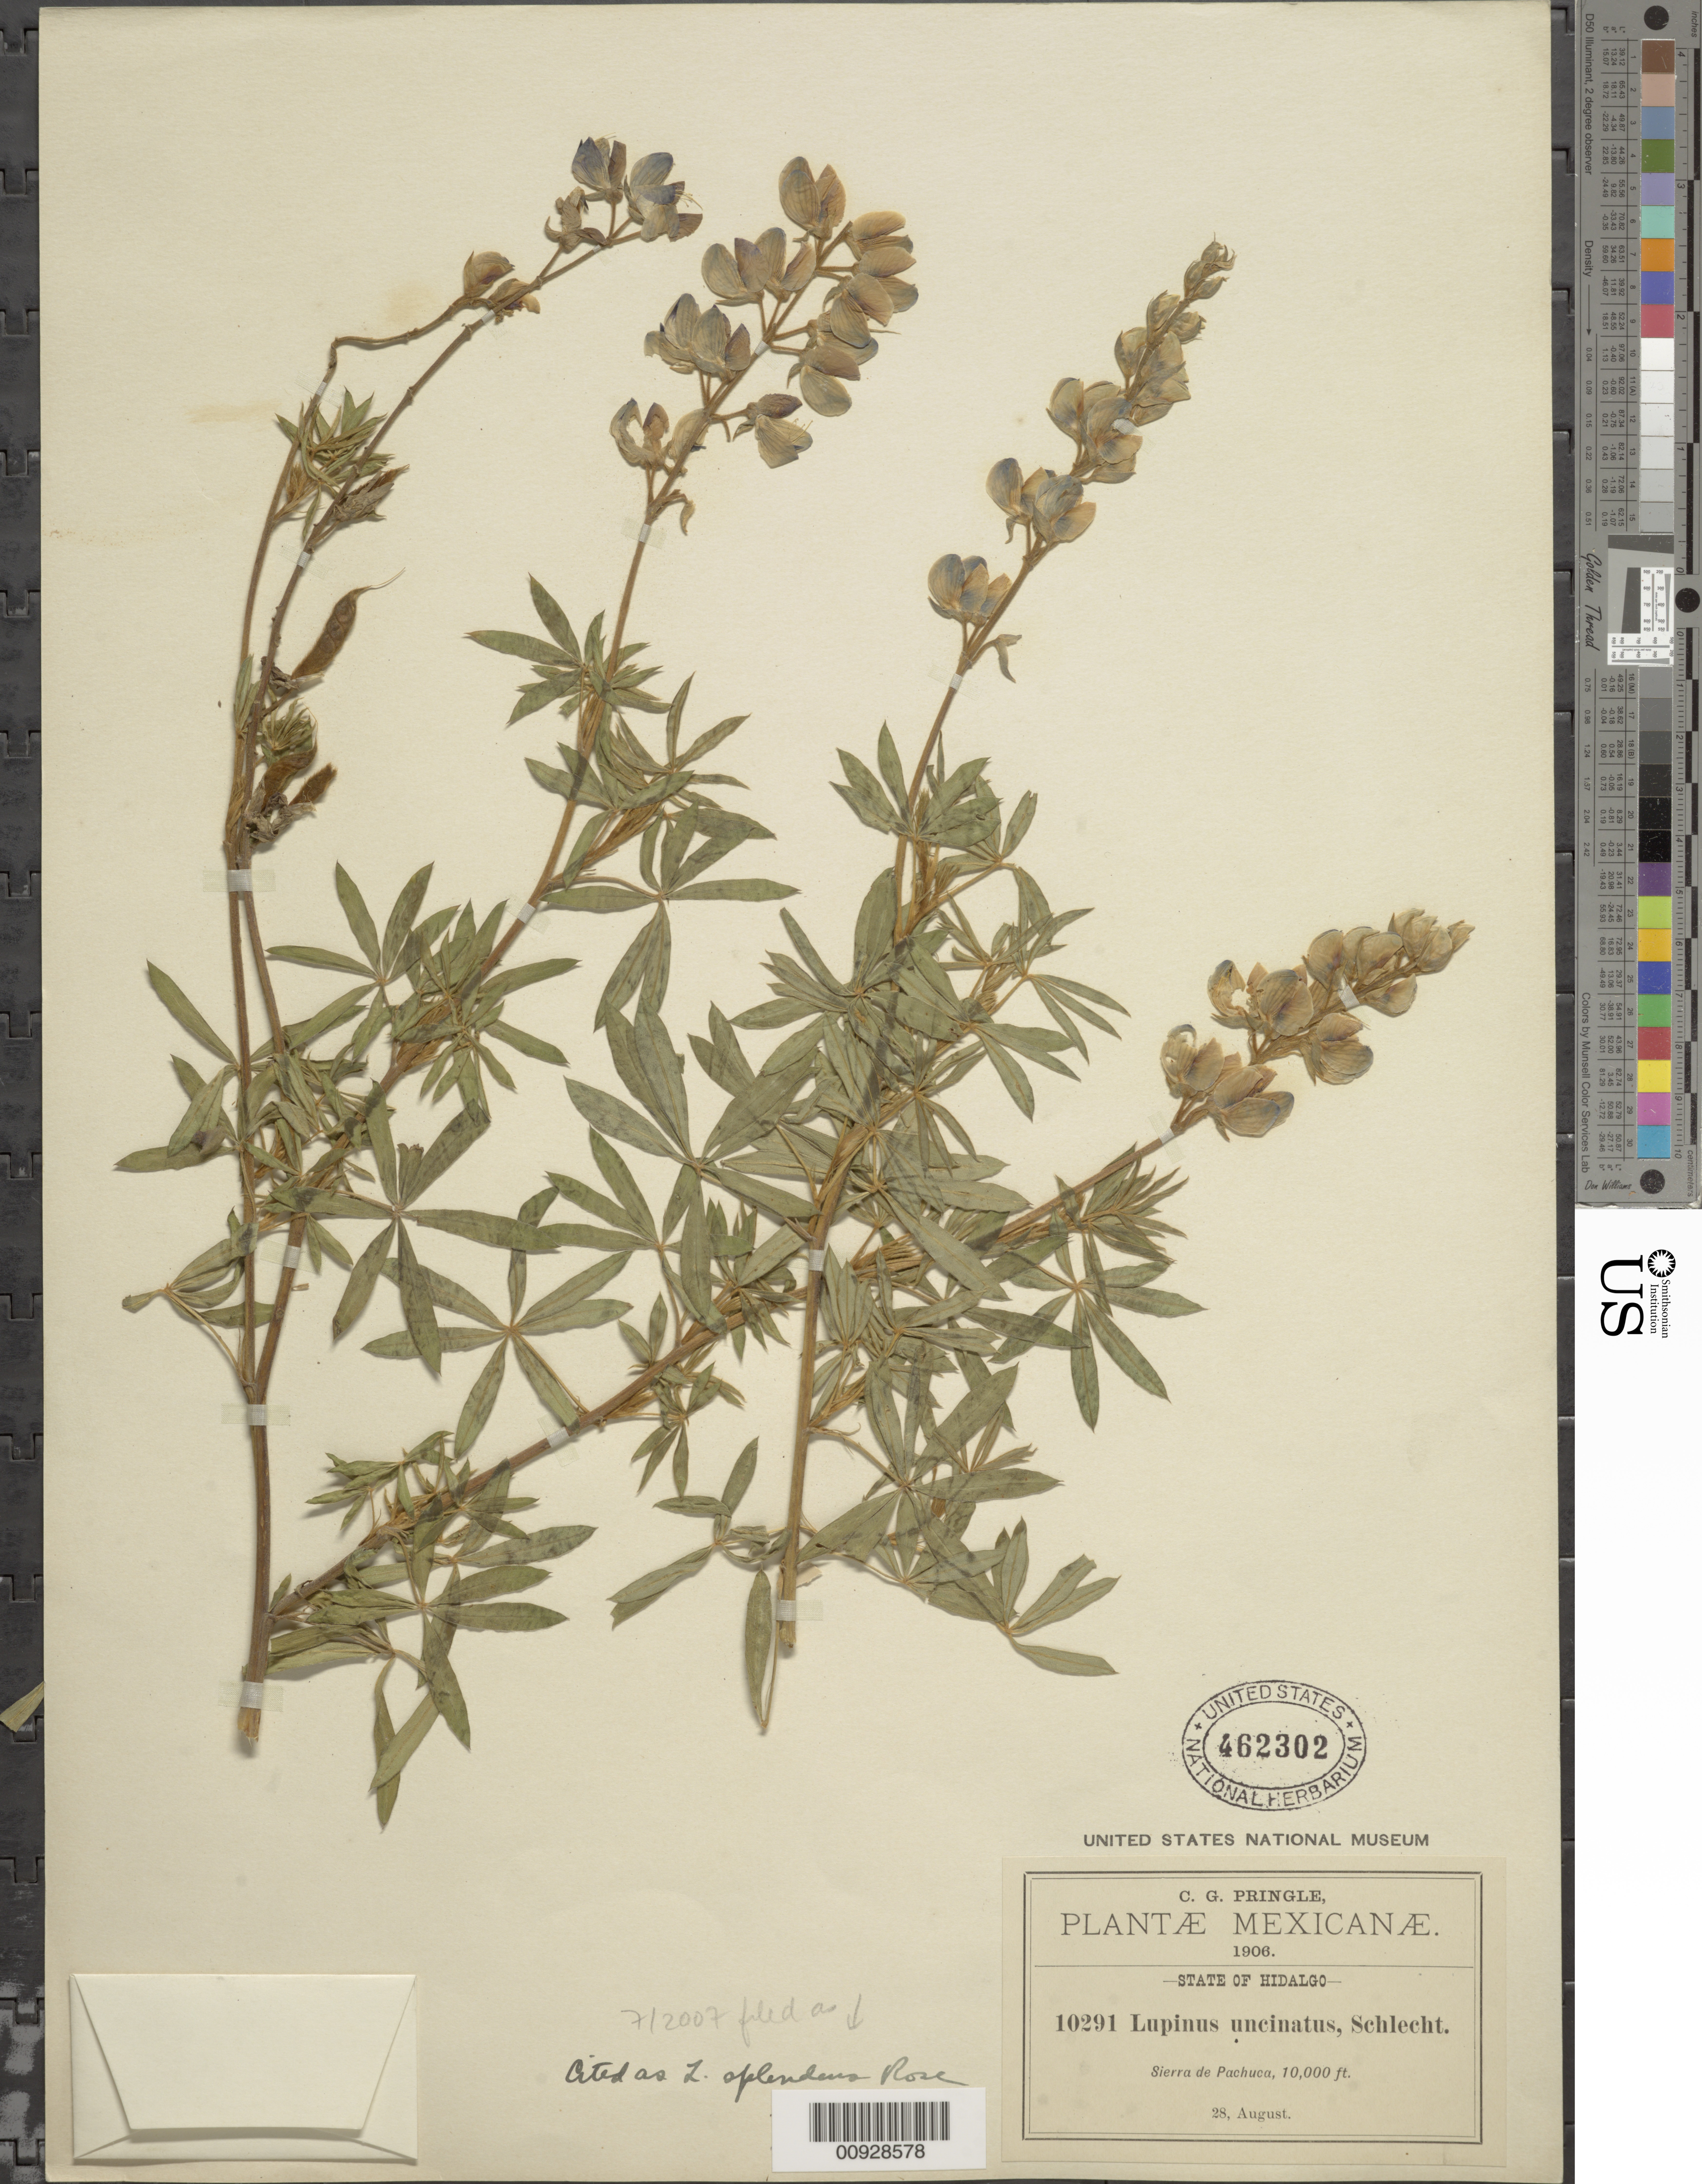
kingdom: Plantae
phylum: Tracheophyta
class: Magnoliopsida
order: Fabales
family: Fabaceae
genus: Lupinus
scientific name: Lupinus splendens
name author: Rose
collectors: C. G. Pringle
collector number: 10291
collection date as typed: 28 Aug 1906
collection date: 1906-08-28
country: Mexico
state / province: Hidalgo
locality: Sierra de Pachuca.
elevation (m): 3048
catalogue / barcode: US 462302